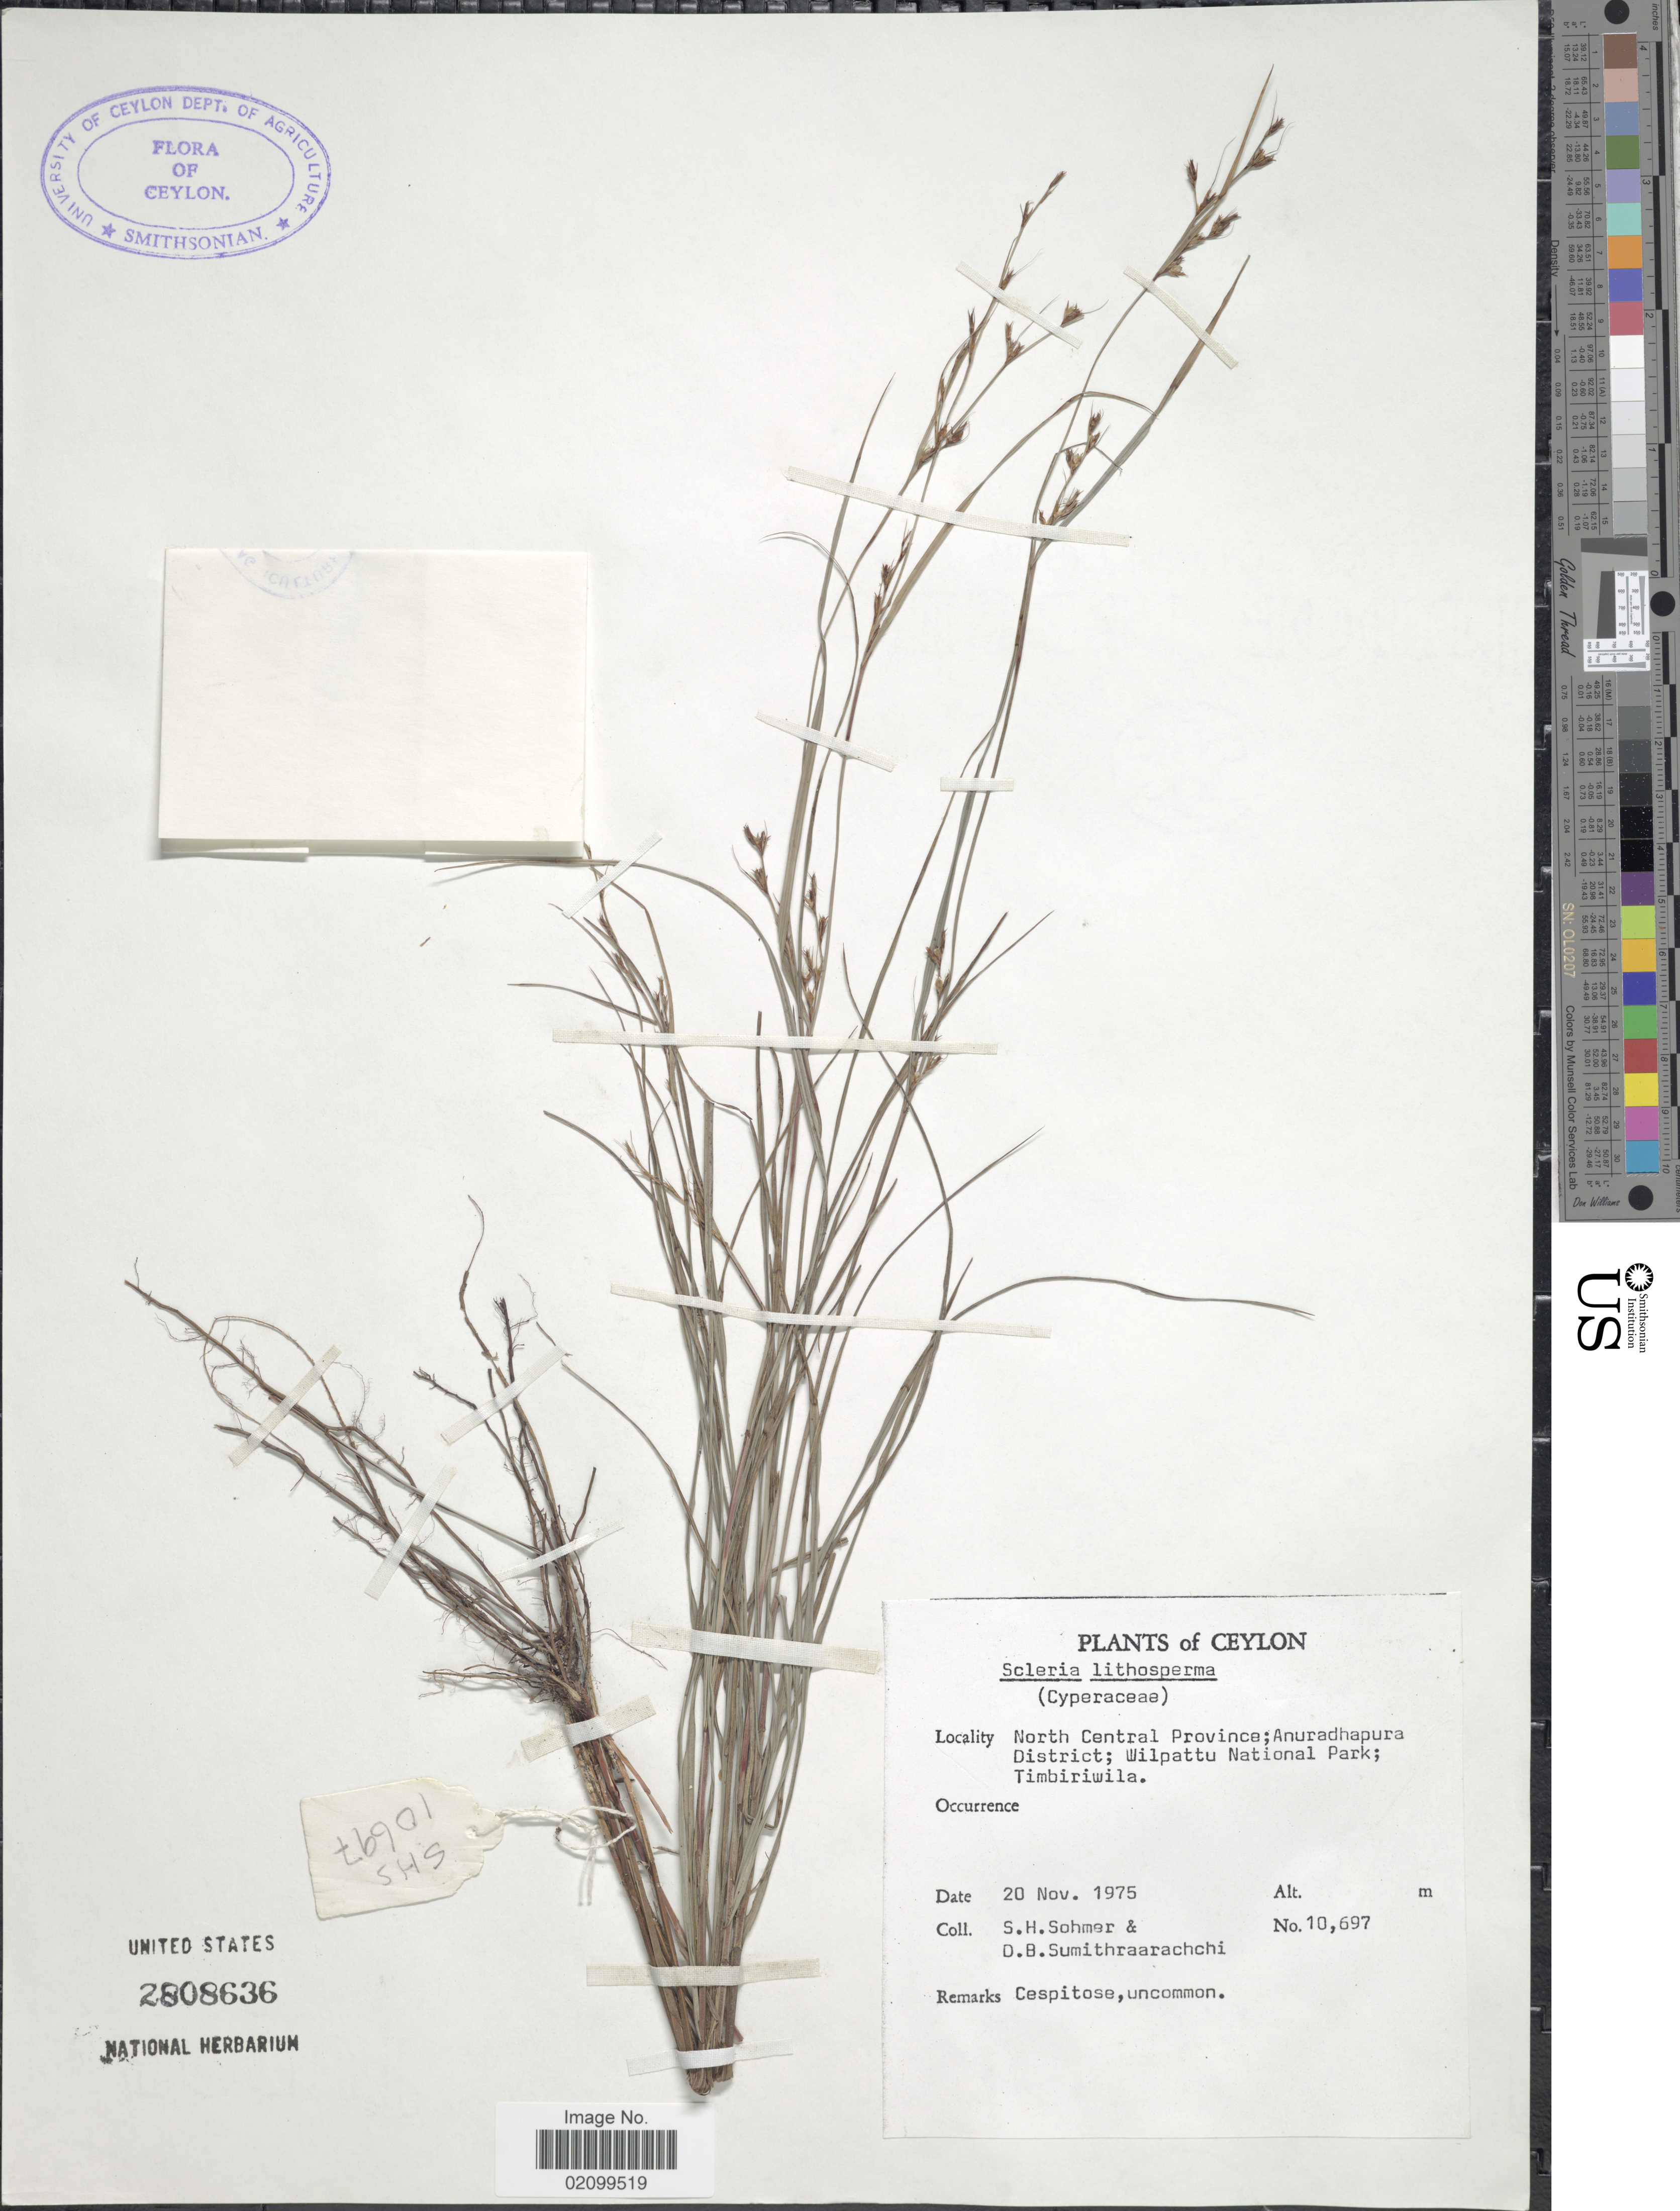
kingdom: Plantae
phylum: Tracheophyta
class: Liliopsida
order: Poales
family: Cyperaceae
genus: Scleria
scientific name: Scleria lithosperma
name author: (L.) Sw.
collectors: S. H. Sohmer & D. B. Sumithraarachchi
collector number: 10697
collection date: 1975-11-20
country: Sri Lanka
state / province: North Central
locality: Ceylon. North Central Province; Anuradhapura District; Wilpattu National Park; Timbiriwila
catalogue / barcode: US 2808636